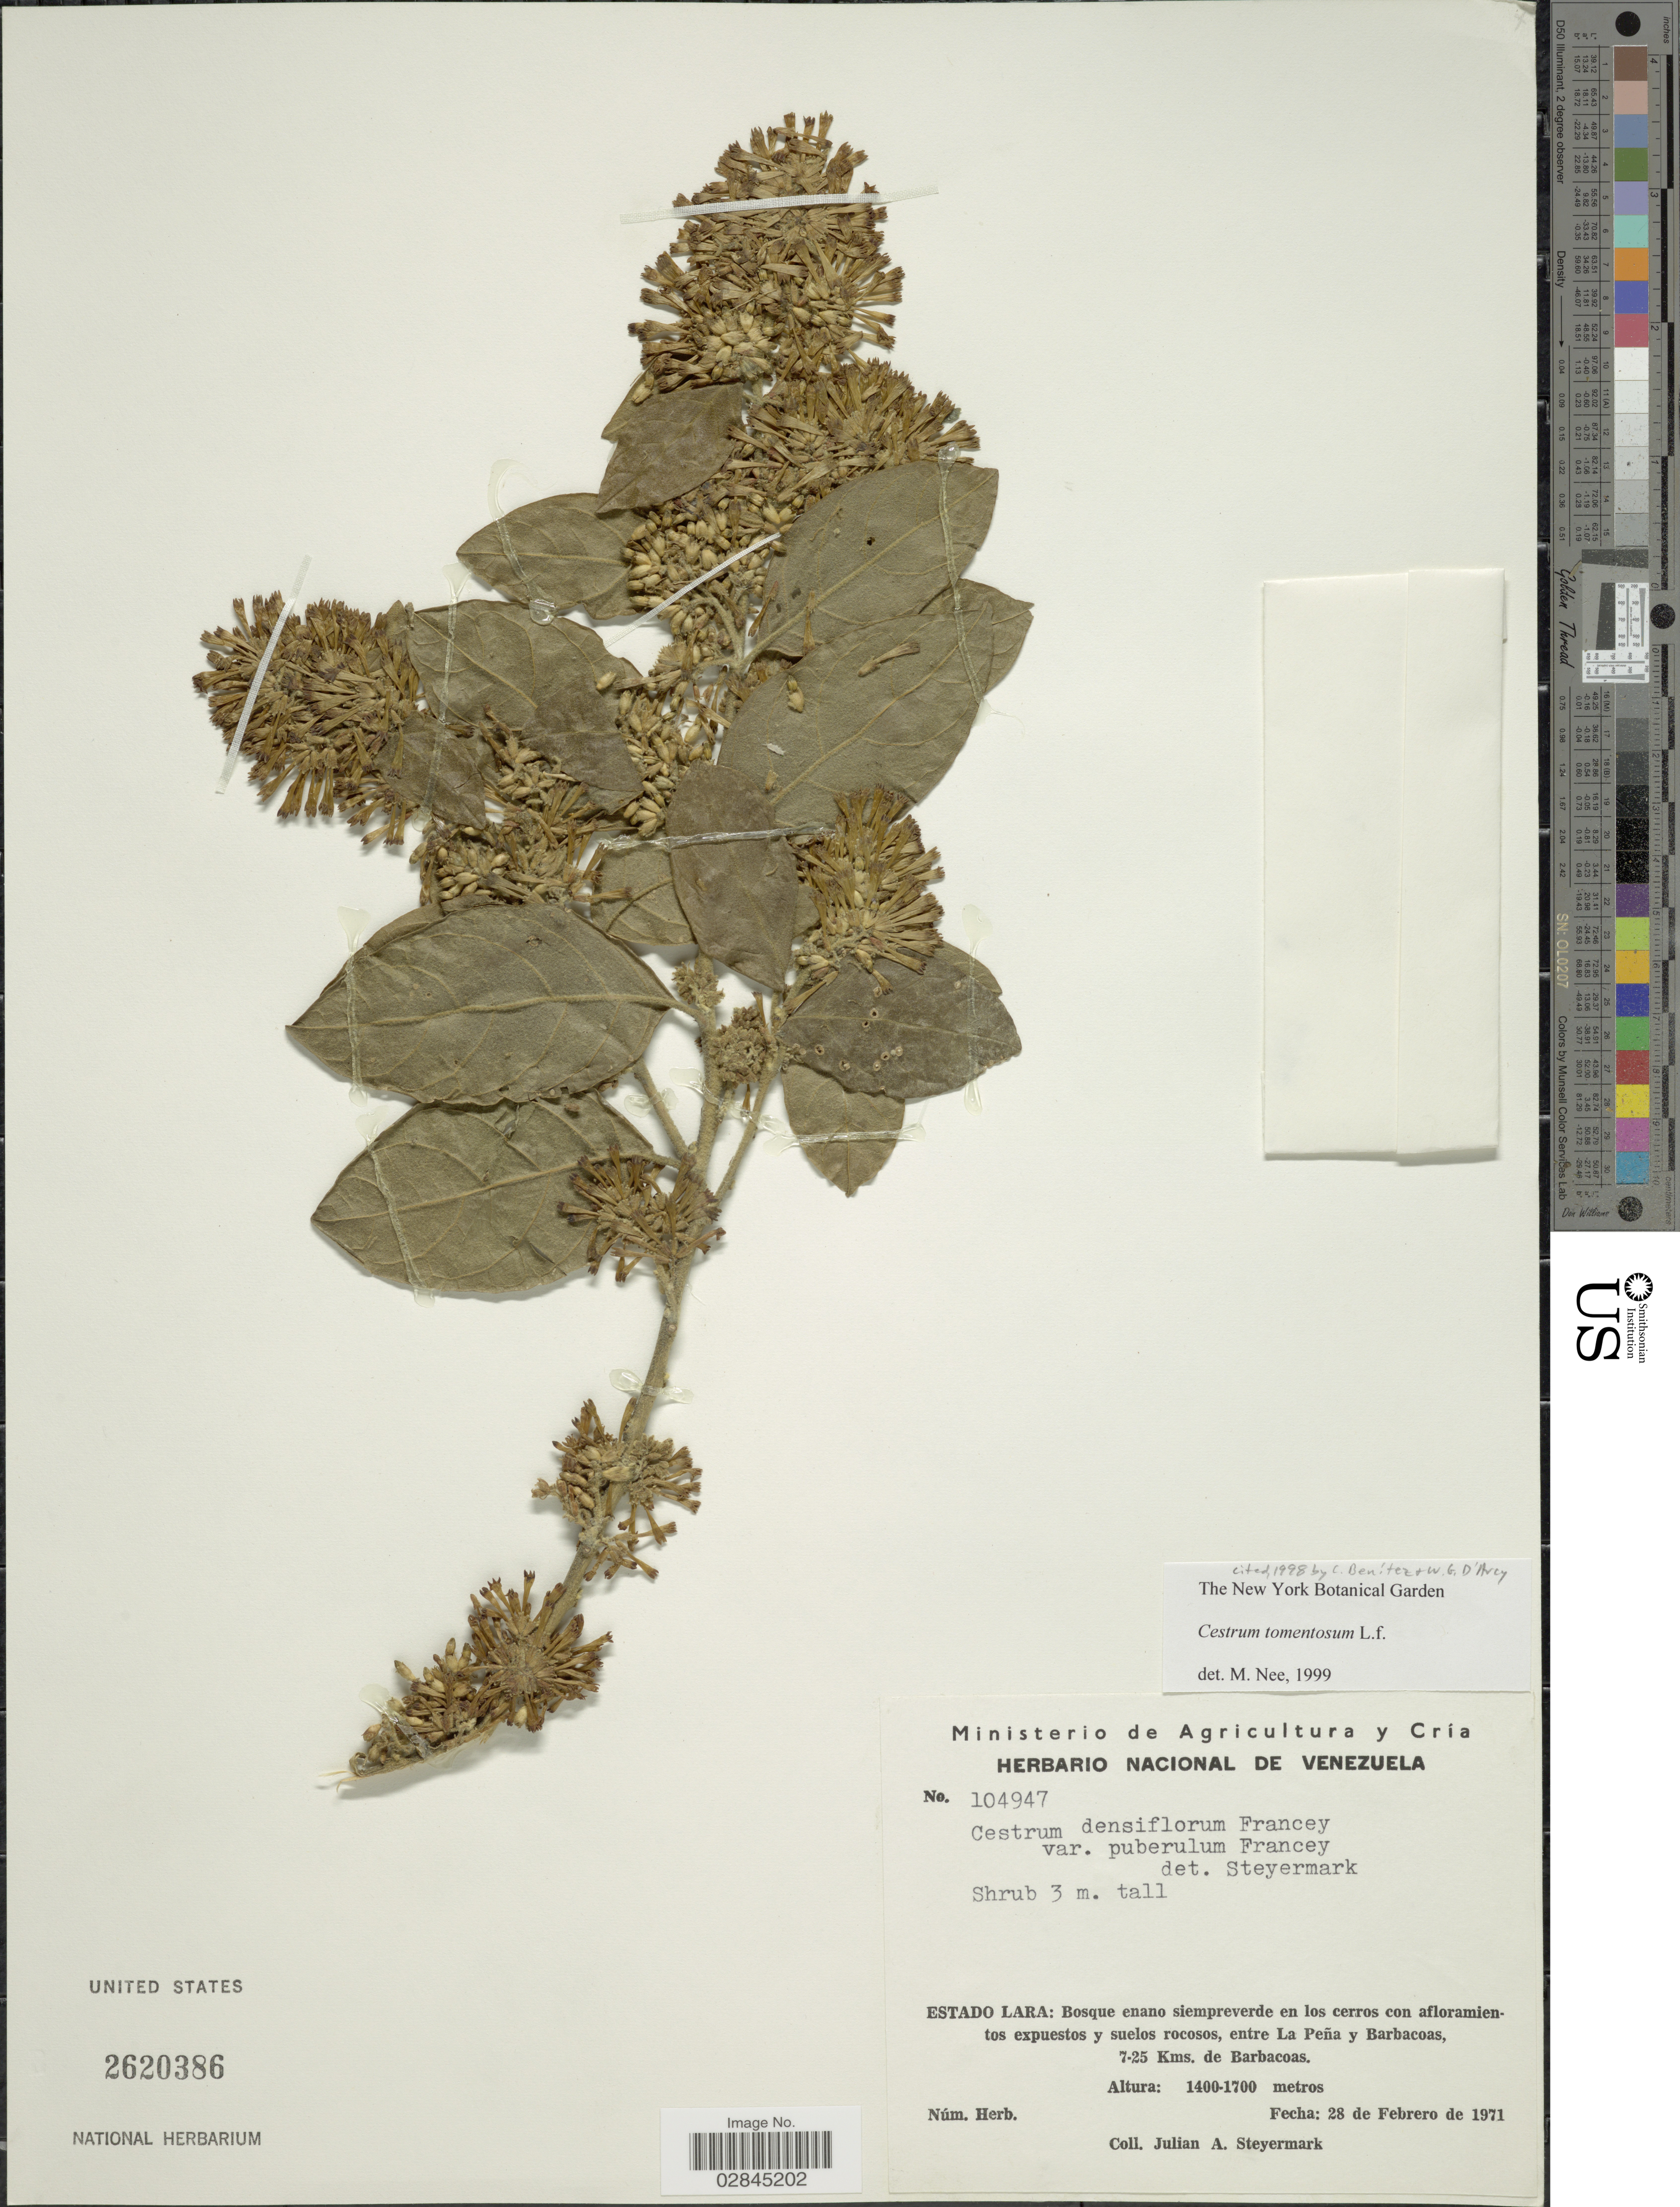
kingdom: Plantae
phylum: Tracheophyta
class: Magnoliopsida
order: Solanales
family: Solanaceae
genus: Cestrum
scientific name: Cestrum tomentosum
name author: L. f.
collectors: J. Steyermark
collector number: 104947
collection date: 1971-02-28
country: Venezuela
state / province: Lara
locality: Entre La Peña y Barbacoas, 7-25 Kms. de Barbacoas.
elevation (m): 1400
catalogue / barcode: US 2620386